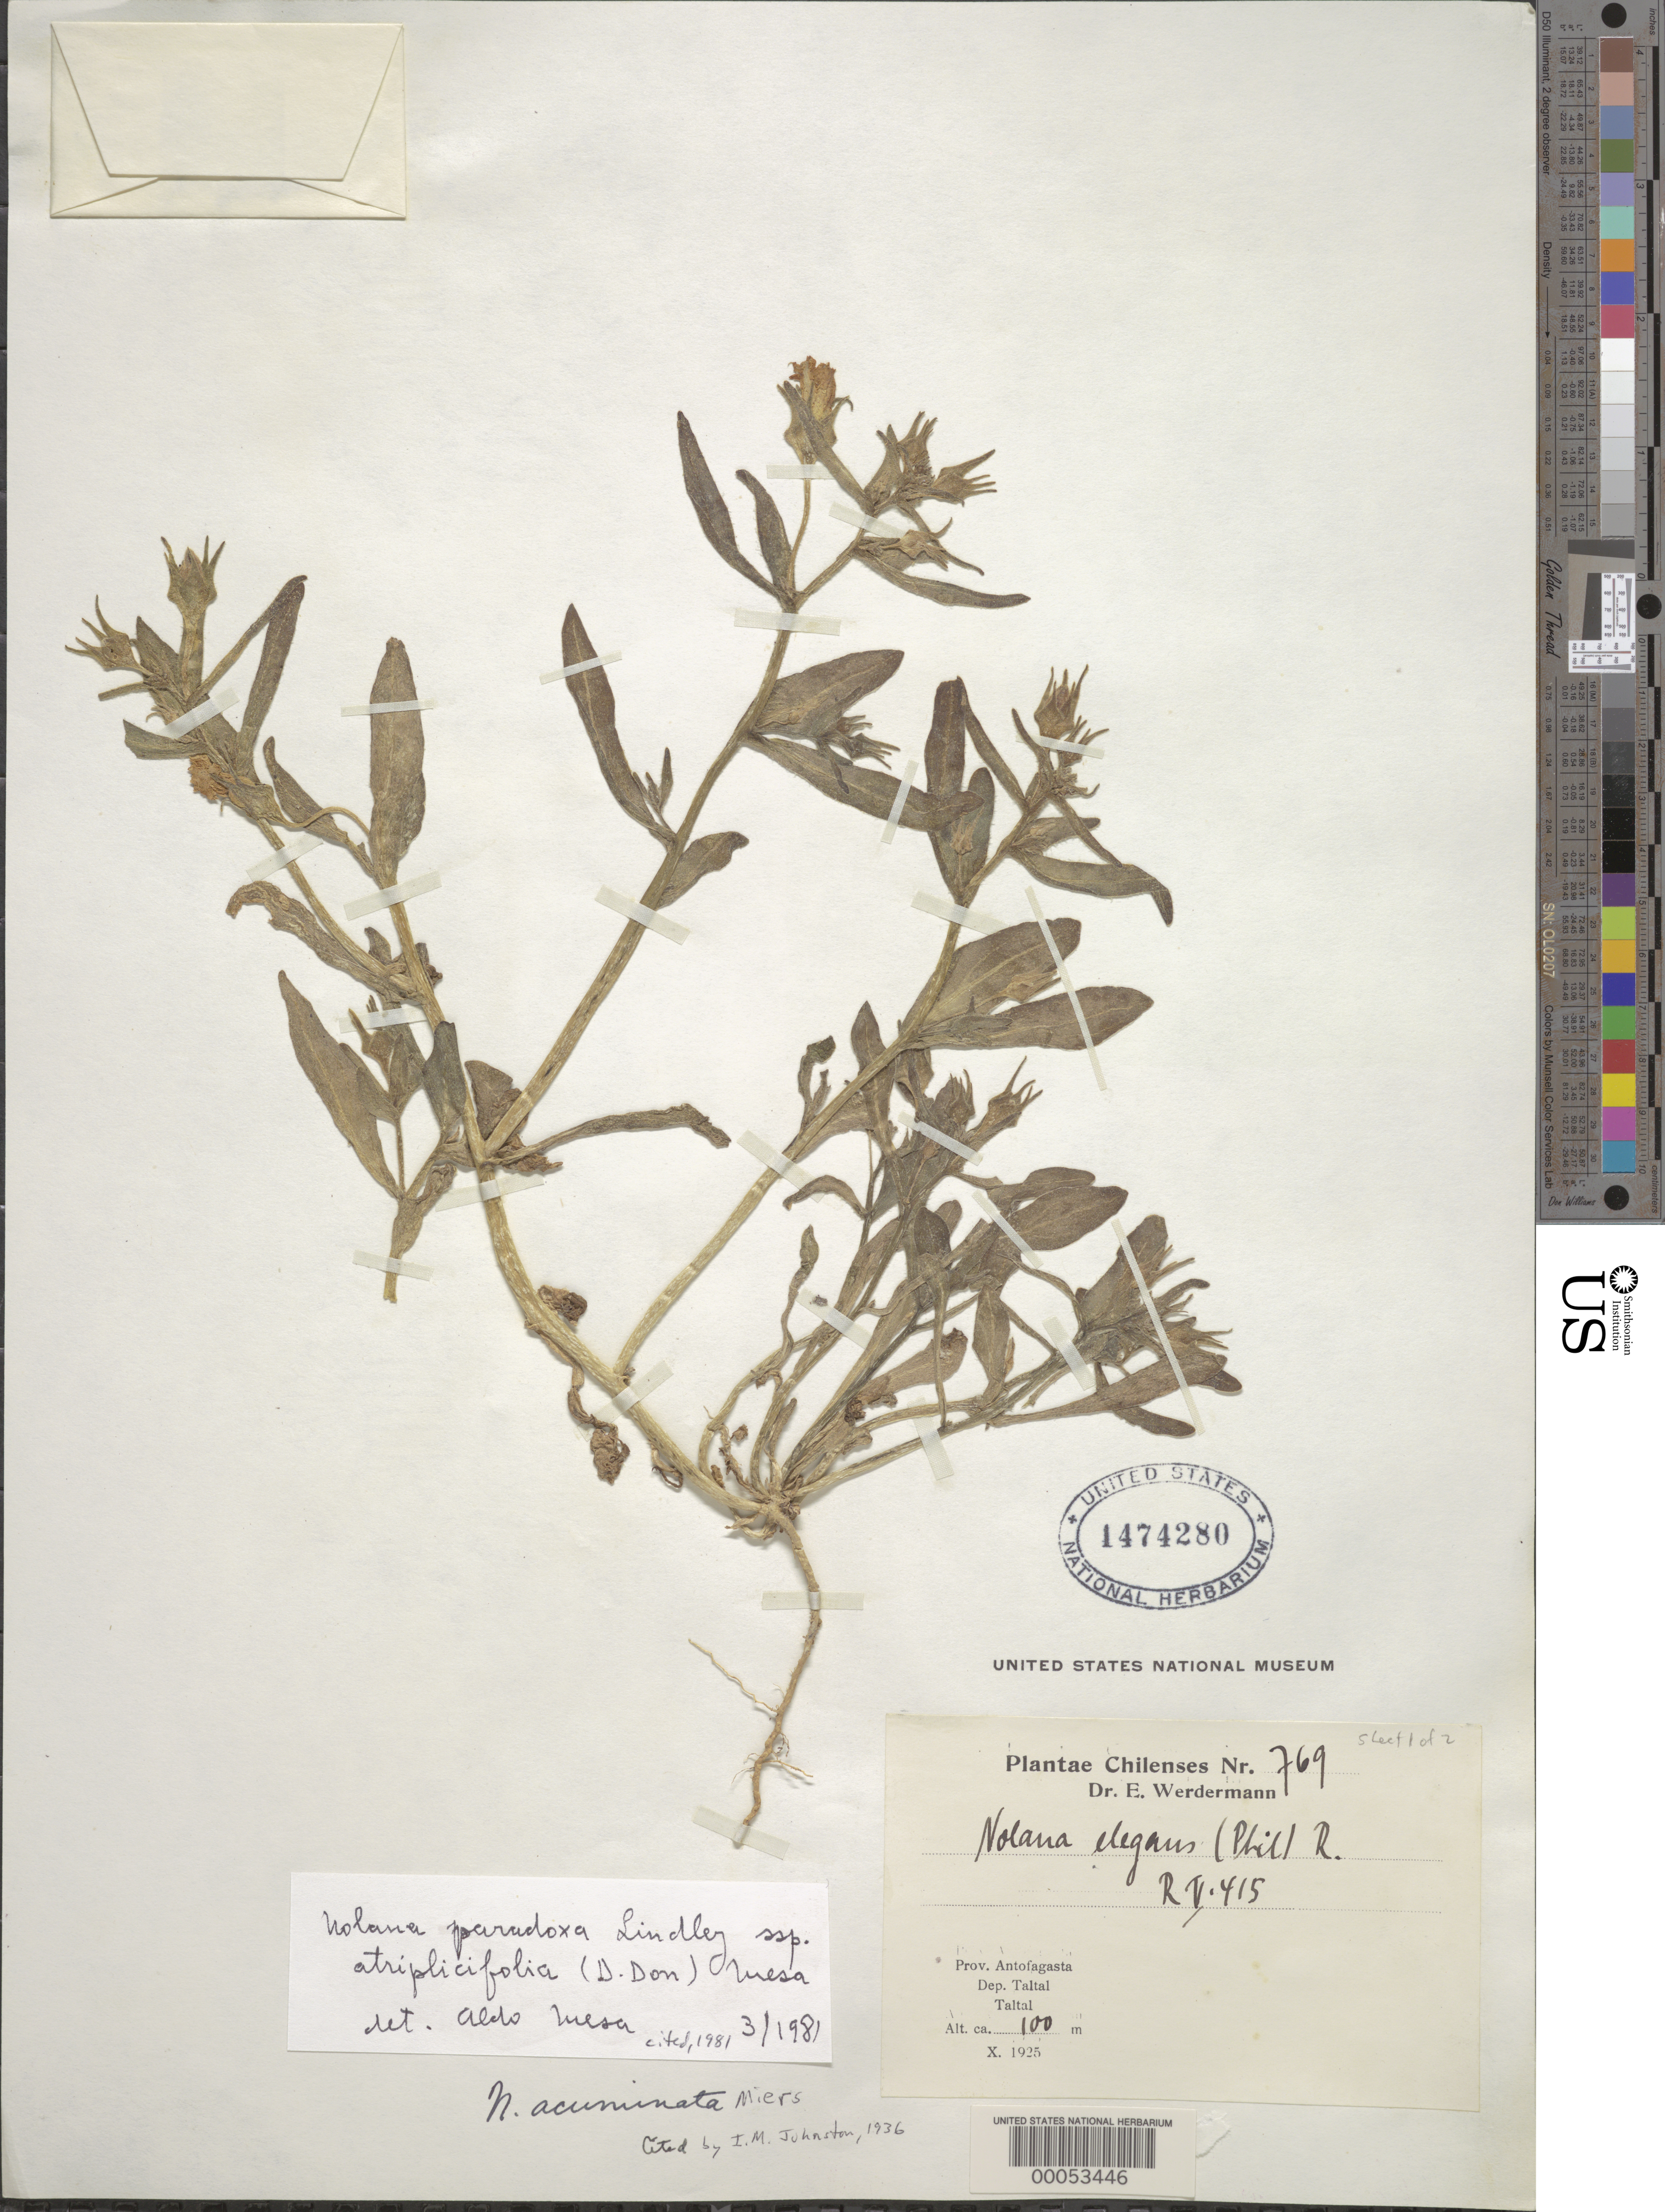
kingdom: Plantae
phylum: Tracheophyta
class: Magnoliopsida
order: Solanales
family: Solanaceae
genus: Nolana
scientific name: Nolana paradoxa subsp. atriplicifolia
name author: (Reider) Mesa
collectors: E. Werdermann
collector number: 769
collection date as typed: Oct 1925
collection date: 1925-10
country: Chile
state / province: Antofagasta (II)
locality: Taltal dept., taltal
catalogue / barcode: US 1474280